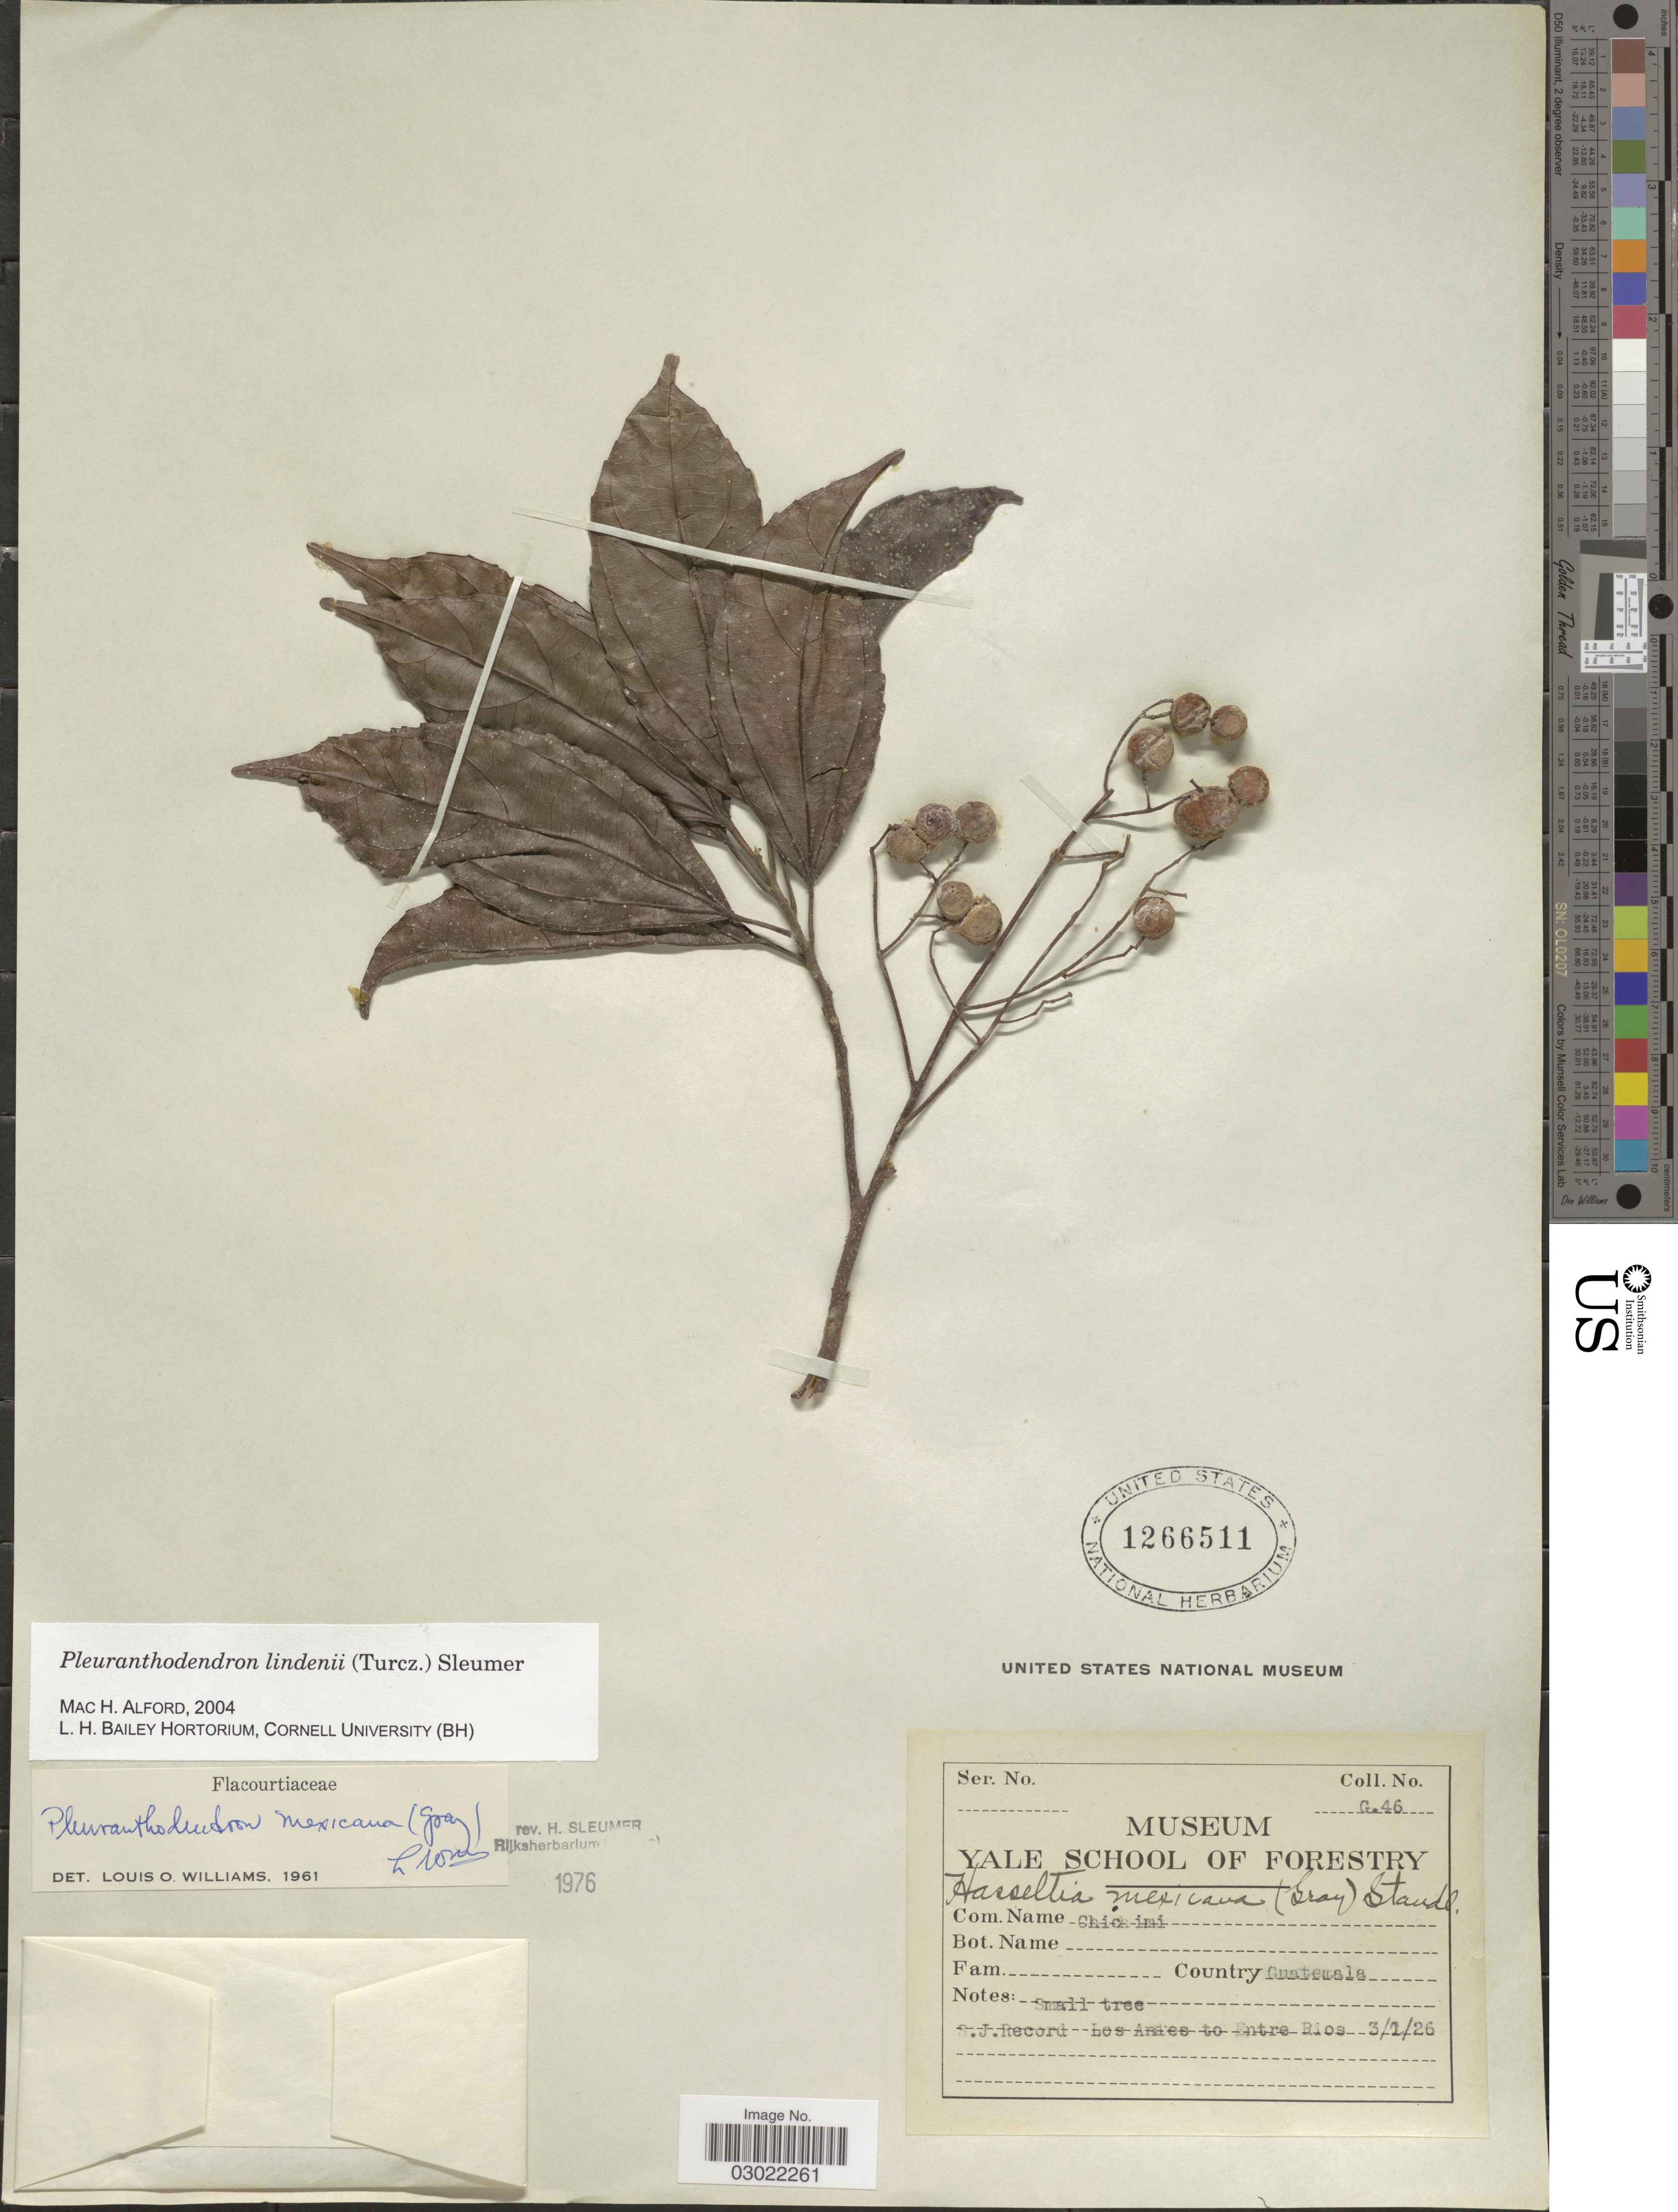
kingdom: Plantae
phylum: Tracheophyta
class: Magnoliopsida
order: Malpighiales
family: Salicaceae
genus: Pleuranthodendron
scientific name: Pleuranthodendron lindenii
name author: (Turcz.) Sleumer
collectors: S. J. Record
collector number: G46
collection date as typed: Transcribed d/m/y: 3/1/26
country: Guatemala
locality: Los Andes to Entre Rios.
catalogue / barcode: US 1266511